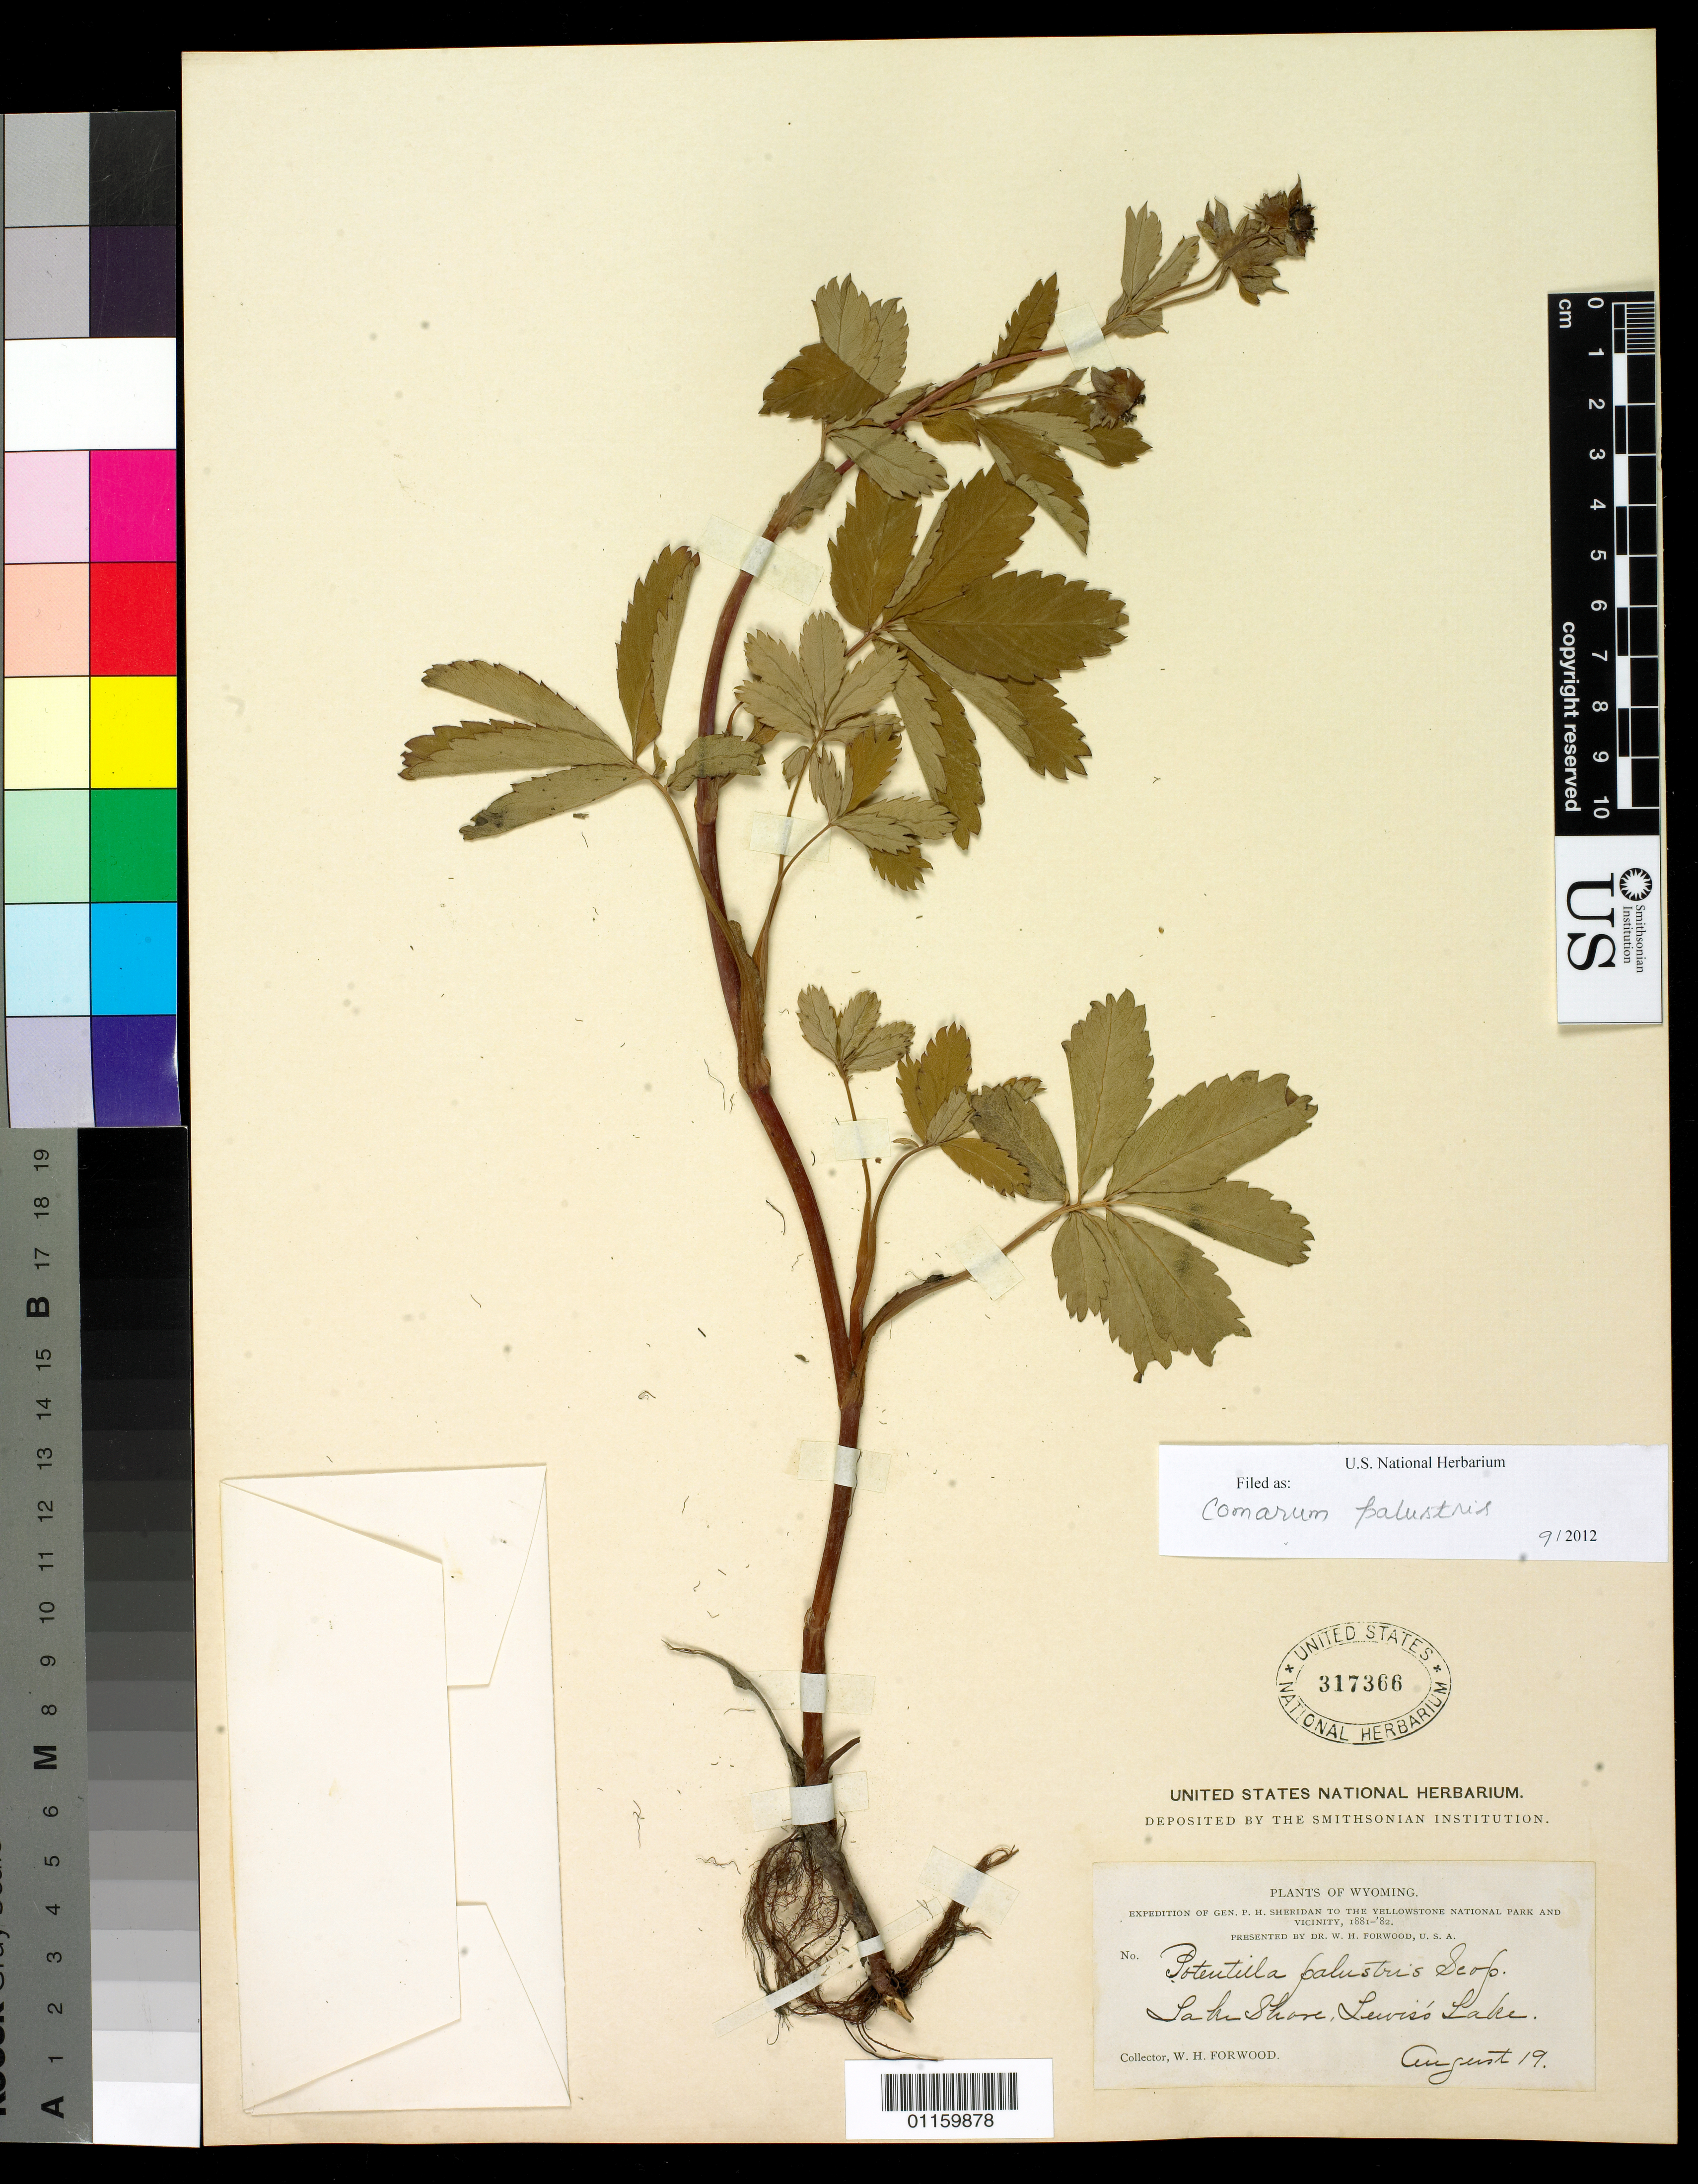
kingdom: Plantae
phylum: Tracheophyta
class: Magnoliopsida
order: Rosales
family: Rosaceae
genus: Comarum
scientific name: Comarum palustre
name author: L.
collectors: W. Forwood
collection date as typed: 19 Aug 1881 to 19 Aug 1882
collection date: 1881-08-19/1882-08-19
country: United States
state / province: Wyoming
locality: Lewis's Lake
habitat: Lake shore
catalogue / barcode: US 317366